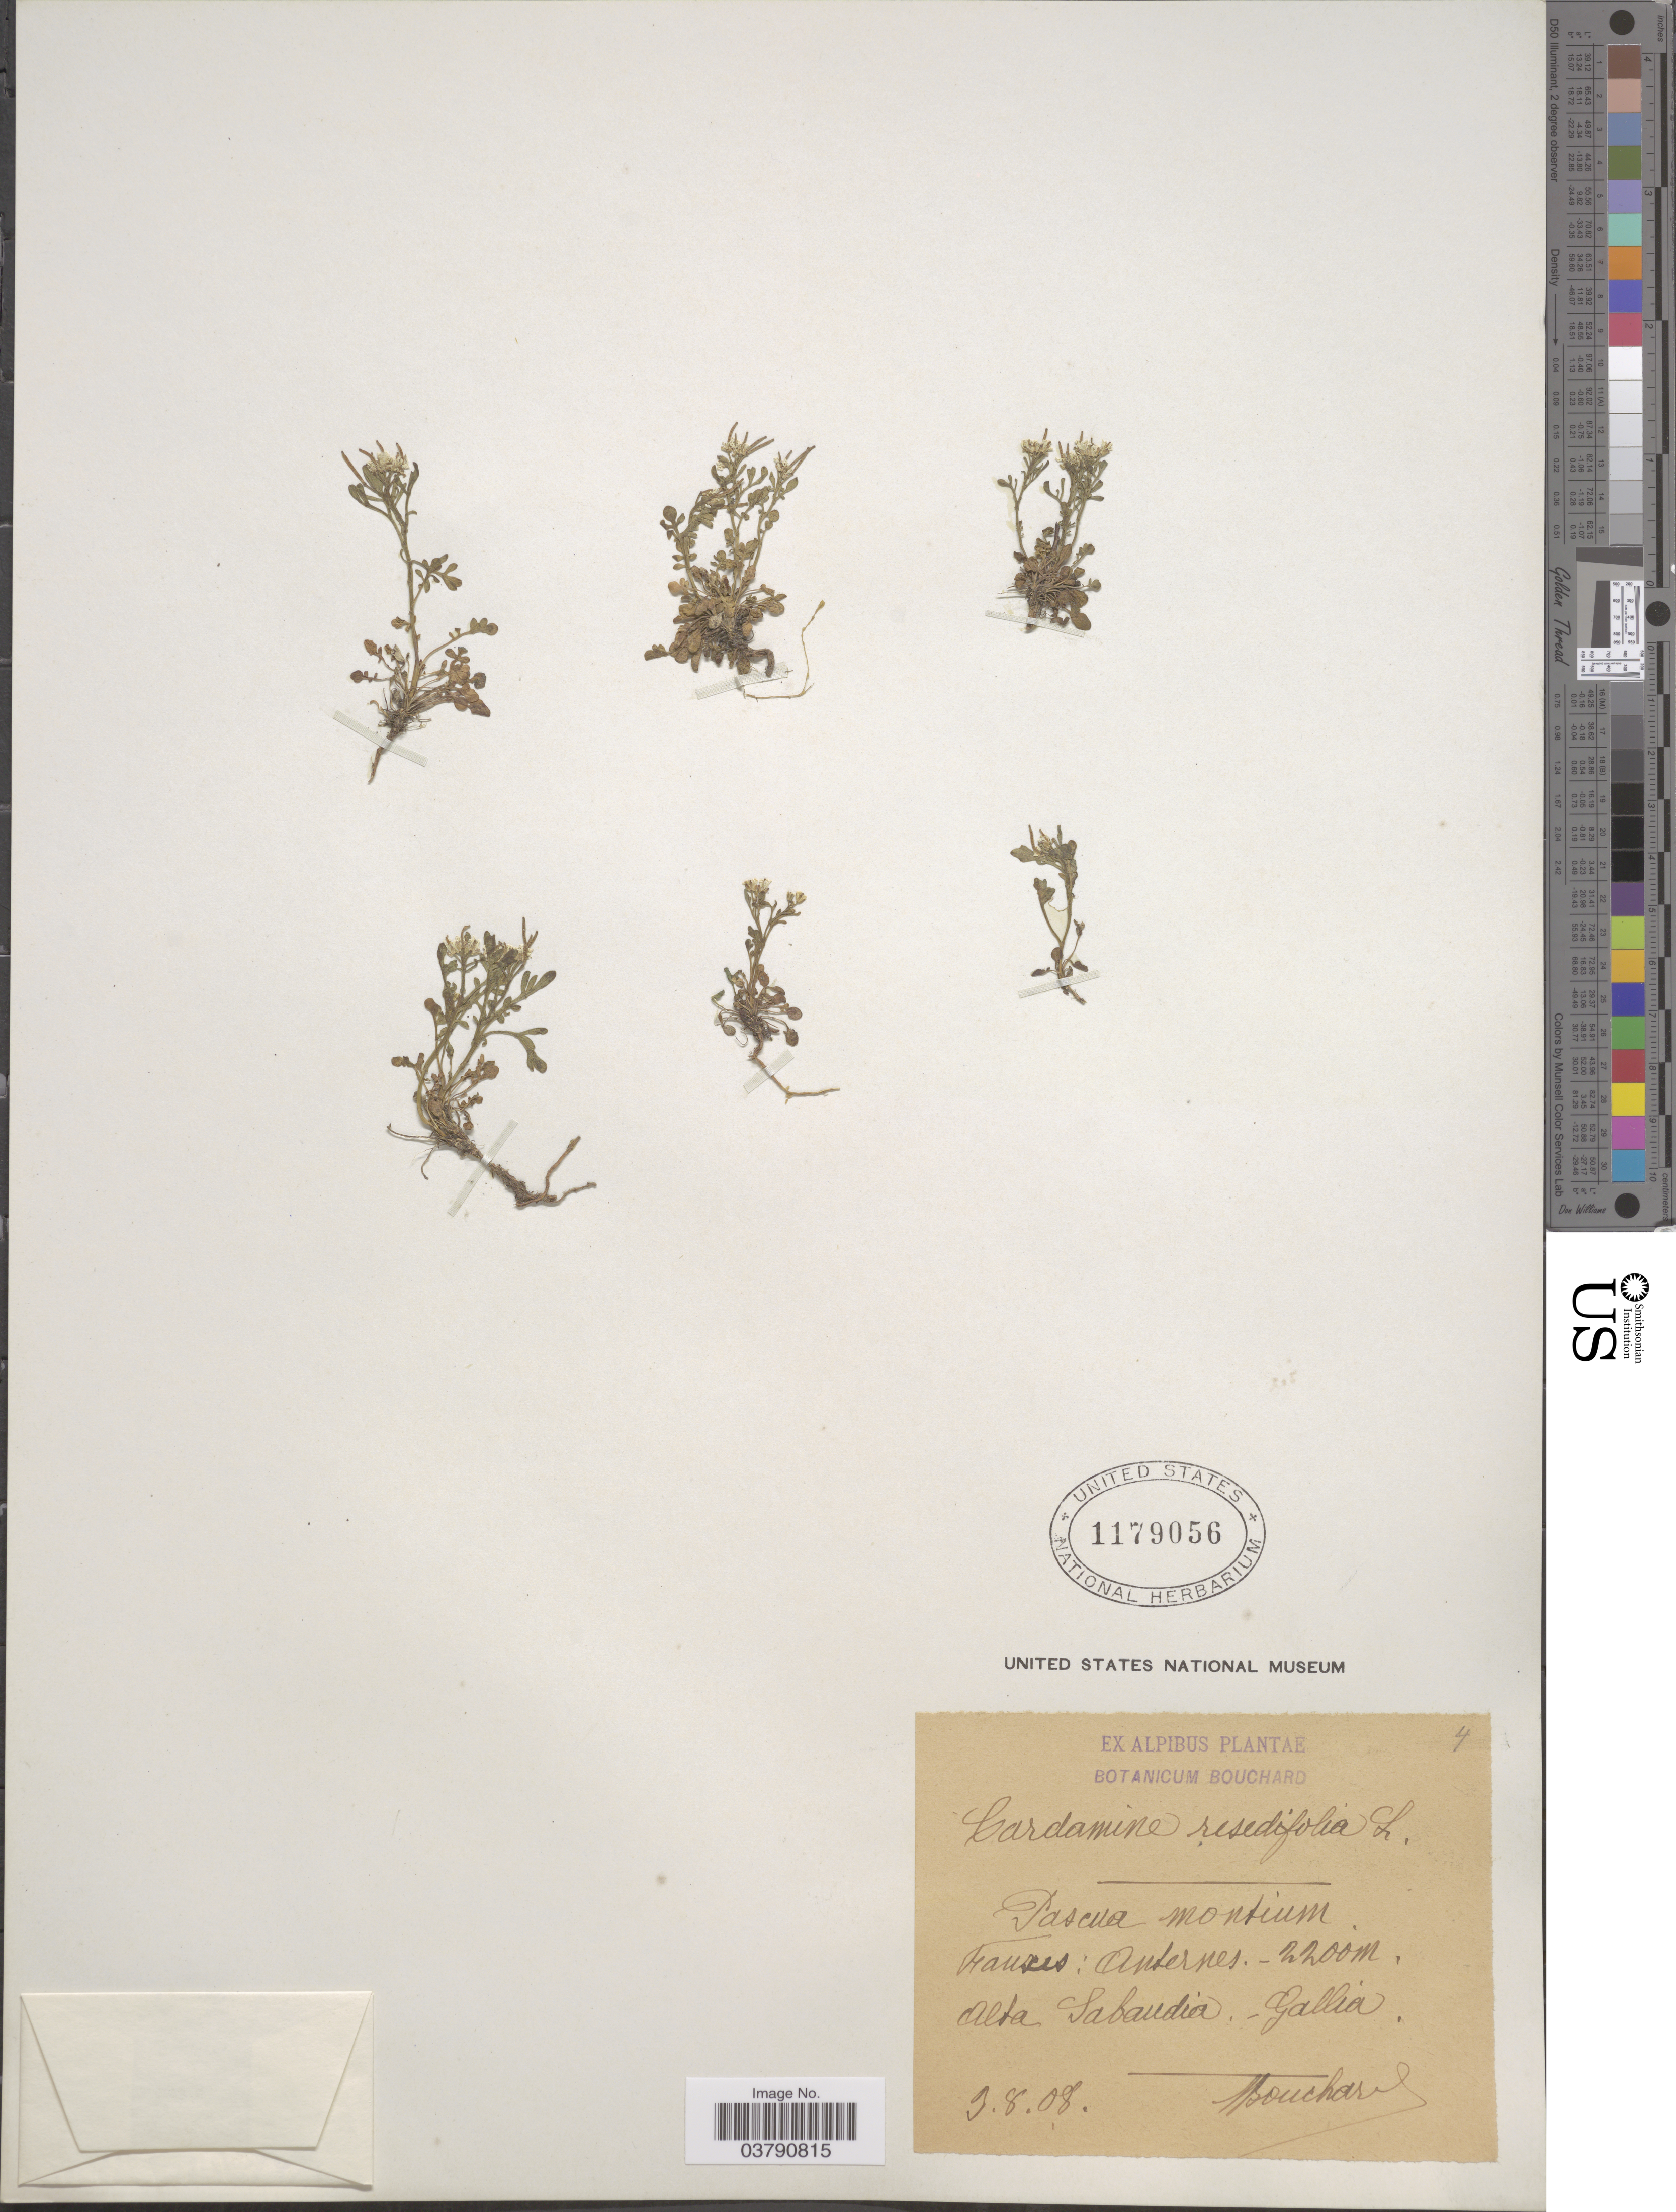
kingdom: Plantae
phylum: Tracheophyta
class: Magnoliopsida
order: Brassicales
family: Brassicaceae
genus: Cardamine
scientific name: Cardamine resedifolia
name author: L.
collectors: -. Bouchard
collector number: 4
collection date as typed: Transcribed d/m/y: 9/8/8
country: France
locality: Pascua montium. Hauzes [interpreted]: Andernes [interpreted]. Alta Sabaudia, Gallia.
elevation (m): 2200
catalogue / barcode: US 1179056